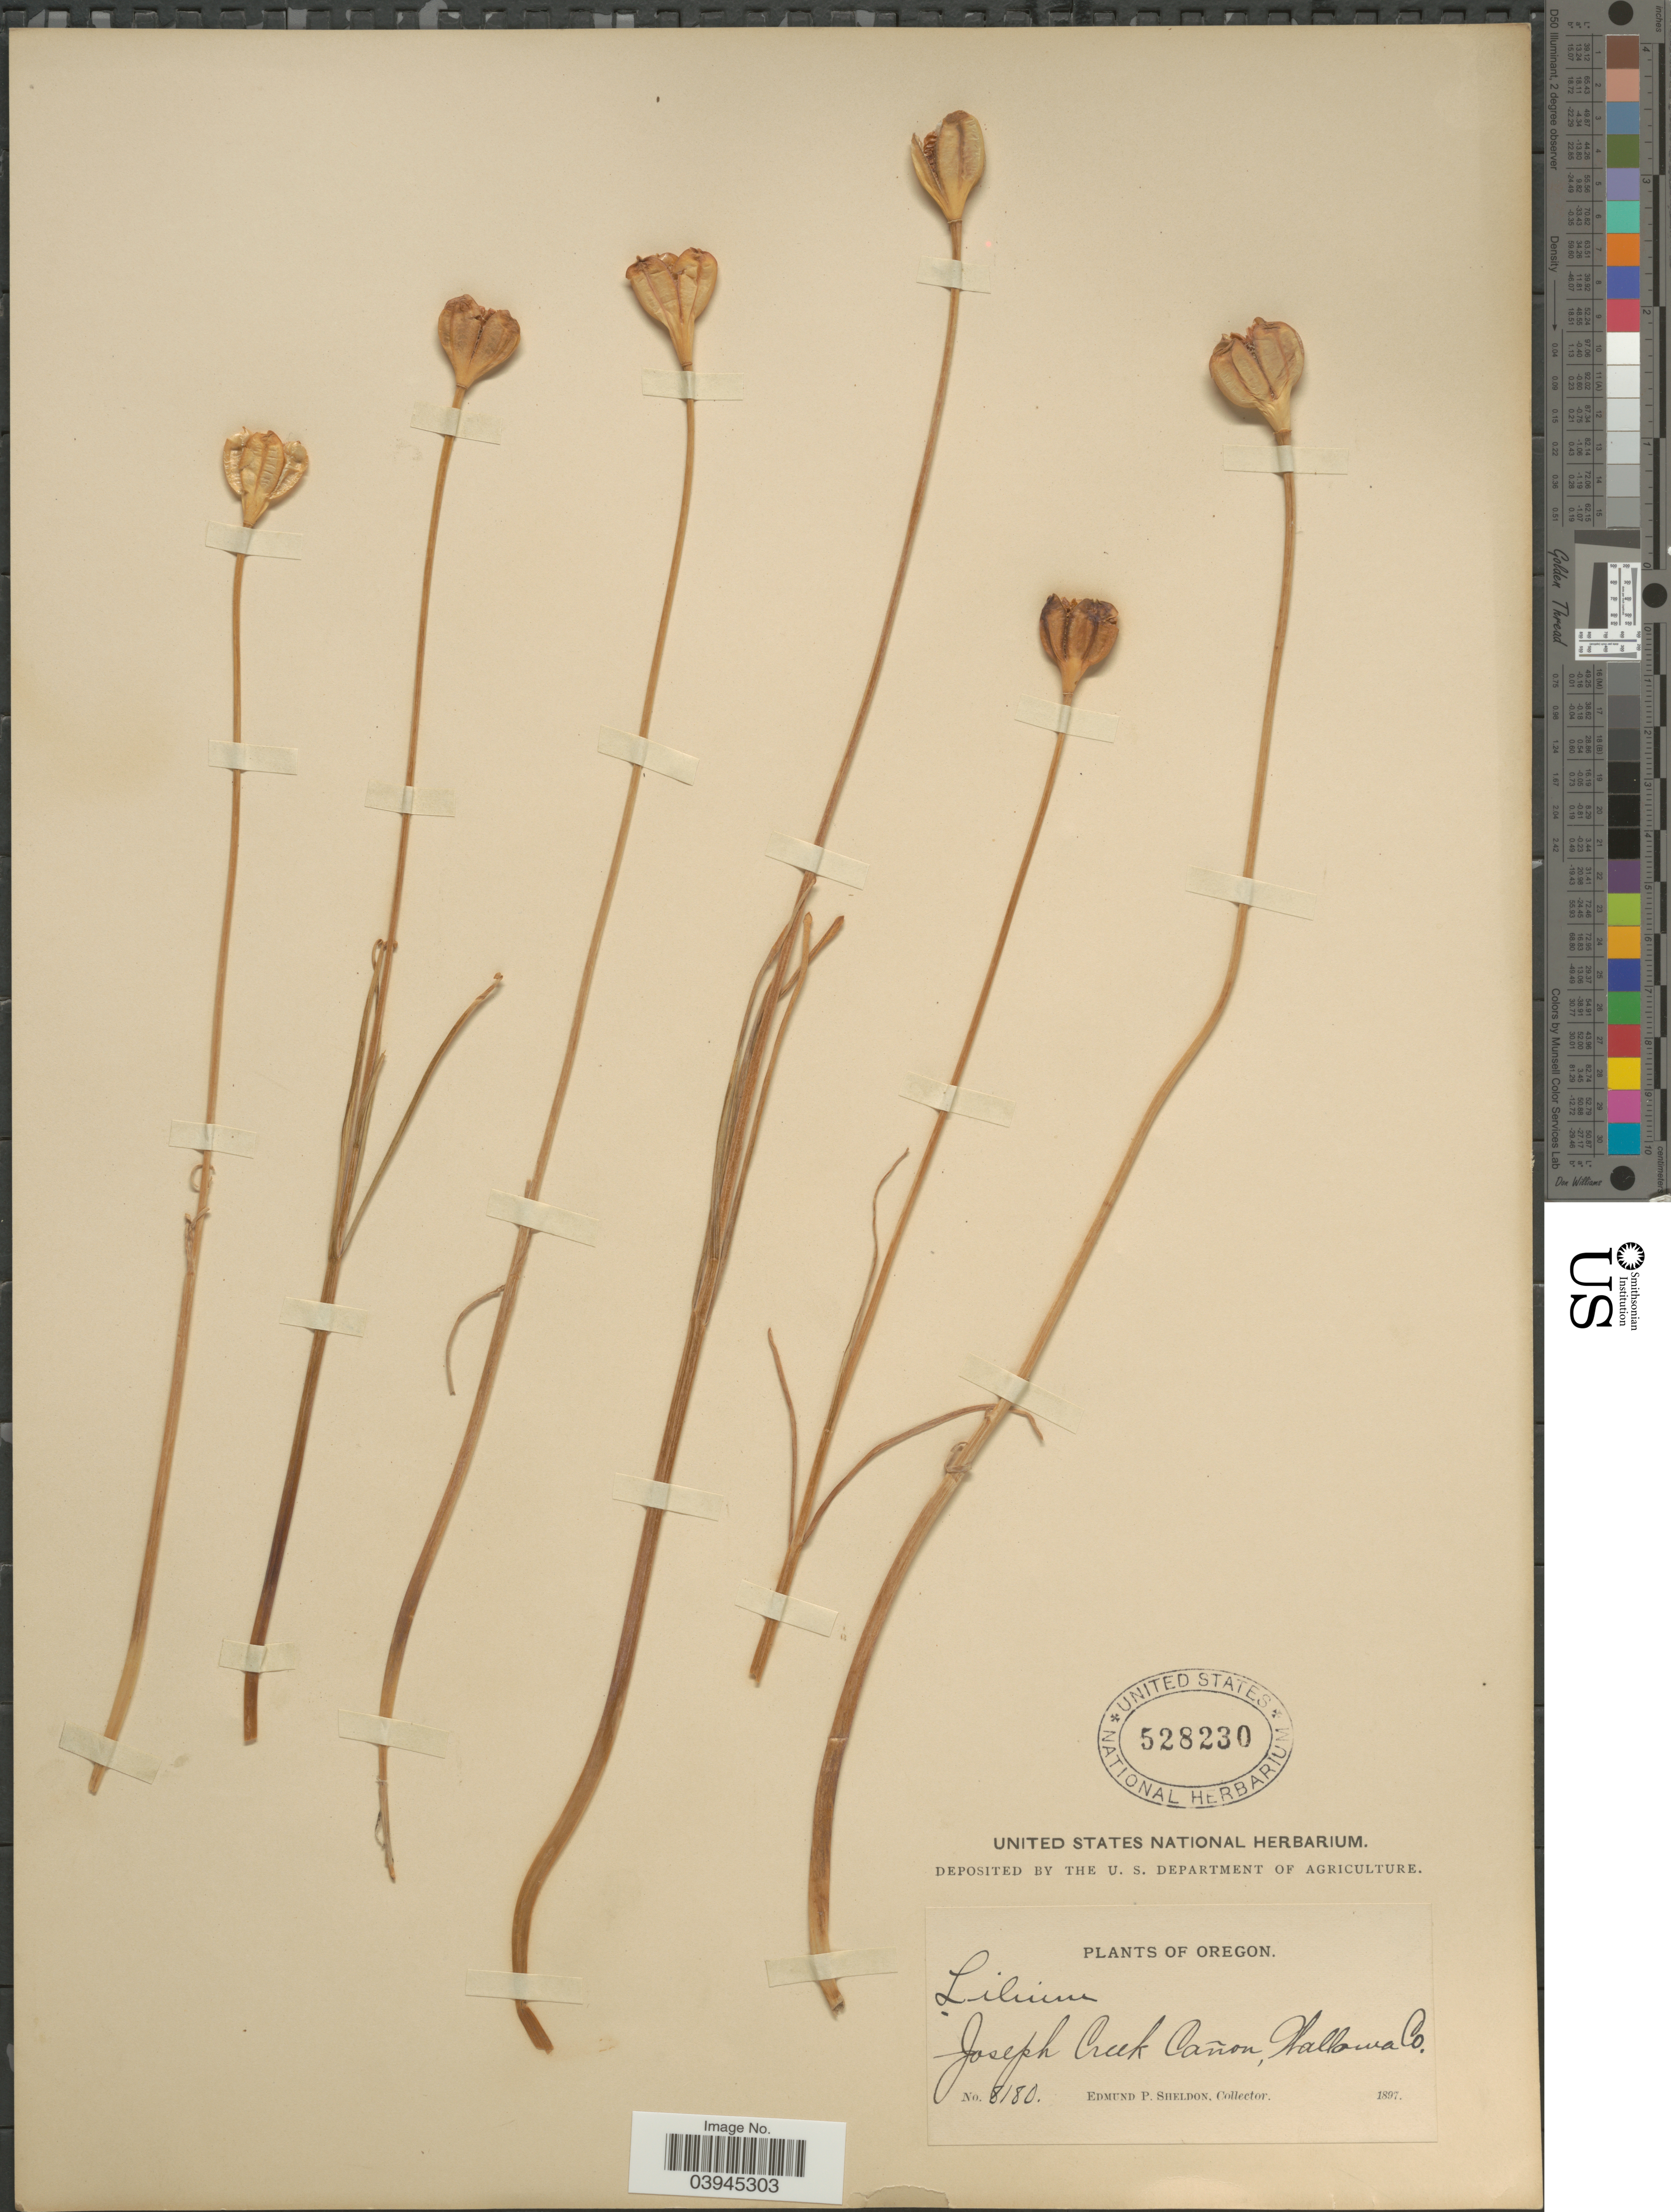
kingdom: Plantae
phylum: Tracheophyta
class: Liliopsida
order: Liliales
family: Liliaceae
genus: Fritillaria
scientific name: Fritillaria sp.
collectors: E. P. Sheldon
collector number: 8180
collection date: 1897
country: United States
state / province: Oregon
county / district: Wallowa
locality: Joseph Creek Cañon, Wallowa Co.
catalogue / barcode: US 528230